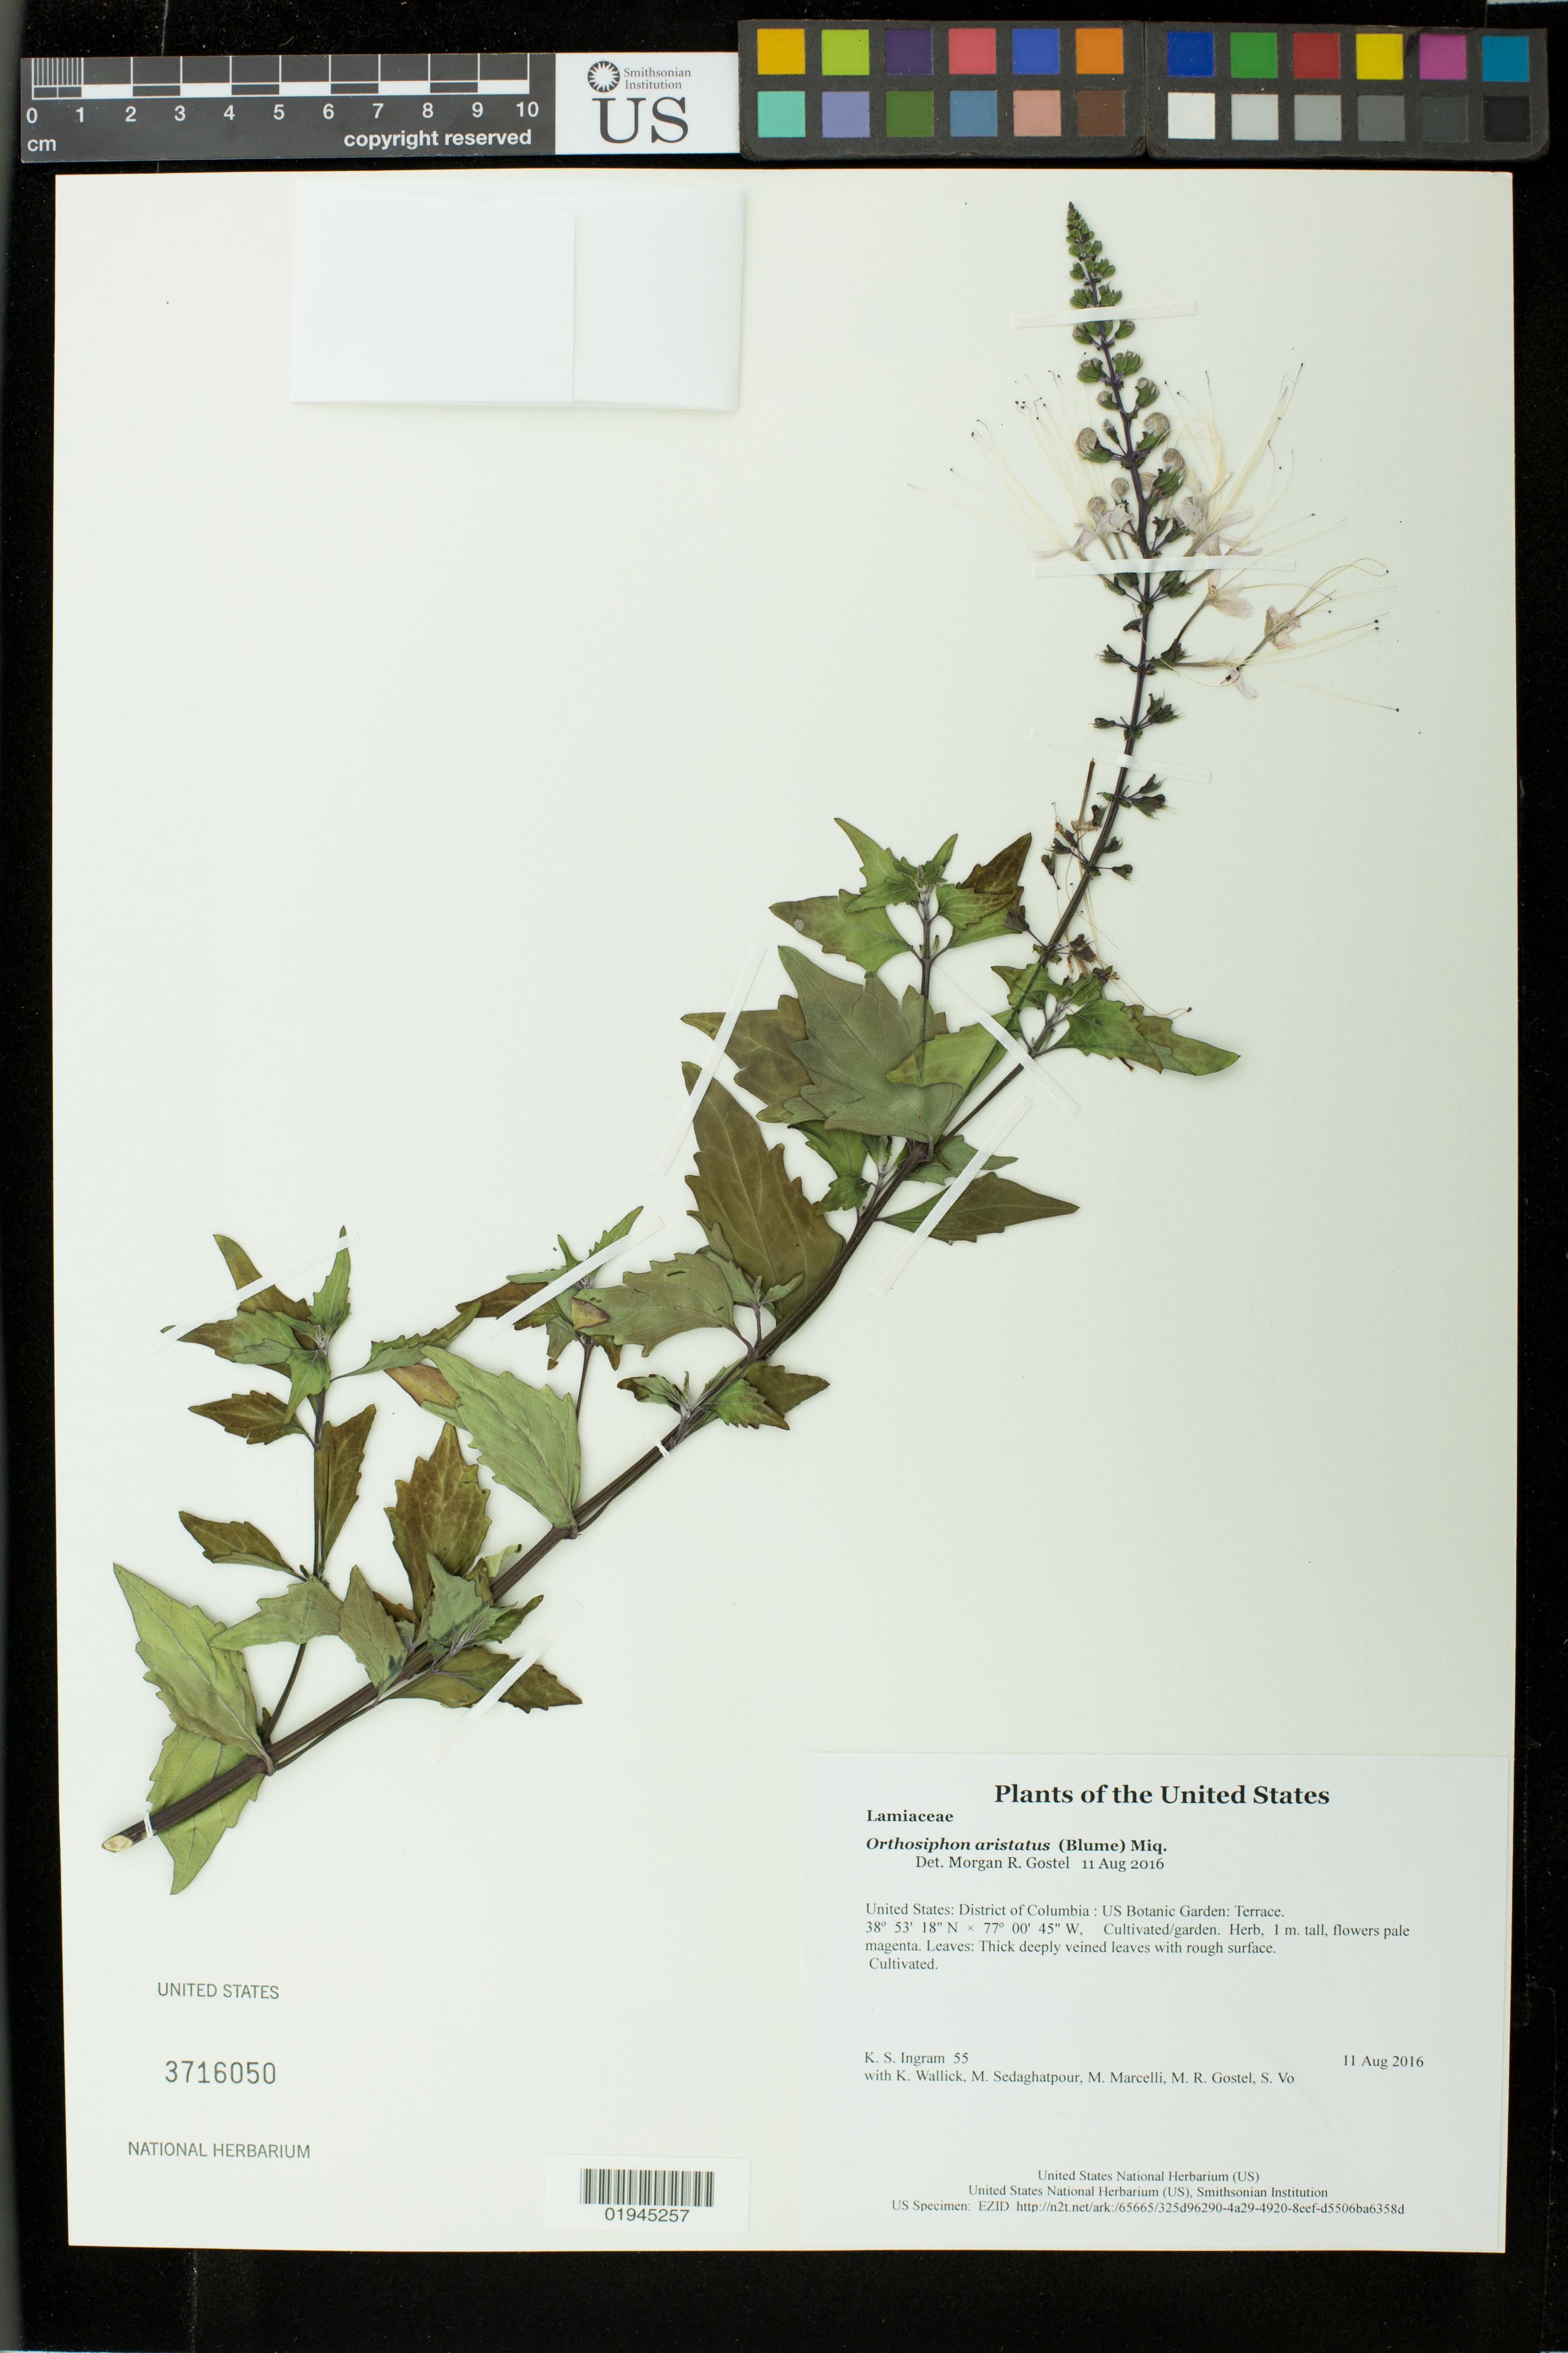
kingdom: Plantae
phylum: Tracheophyta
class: Magnoliopsida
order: Lamiales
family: Lamiaceae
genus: Orthosiphon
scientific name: Orthosiphon aristatus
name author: (Blume) Miq.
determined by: Gostel, Morgan R., (BRIT), Botanical Research Institute of Texas (UNITED STATES)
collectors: K. S. Ingram, K. Wallick, M. Sedaghatpour, M. Marcelli, M. R. Gostel & S. Vo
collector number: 55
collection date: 2016-08-11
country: United States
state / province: District of Columbia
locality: US Botanic Garden: Terrace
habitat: Cultivated/garden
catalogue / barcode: US 3716050